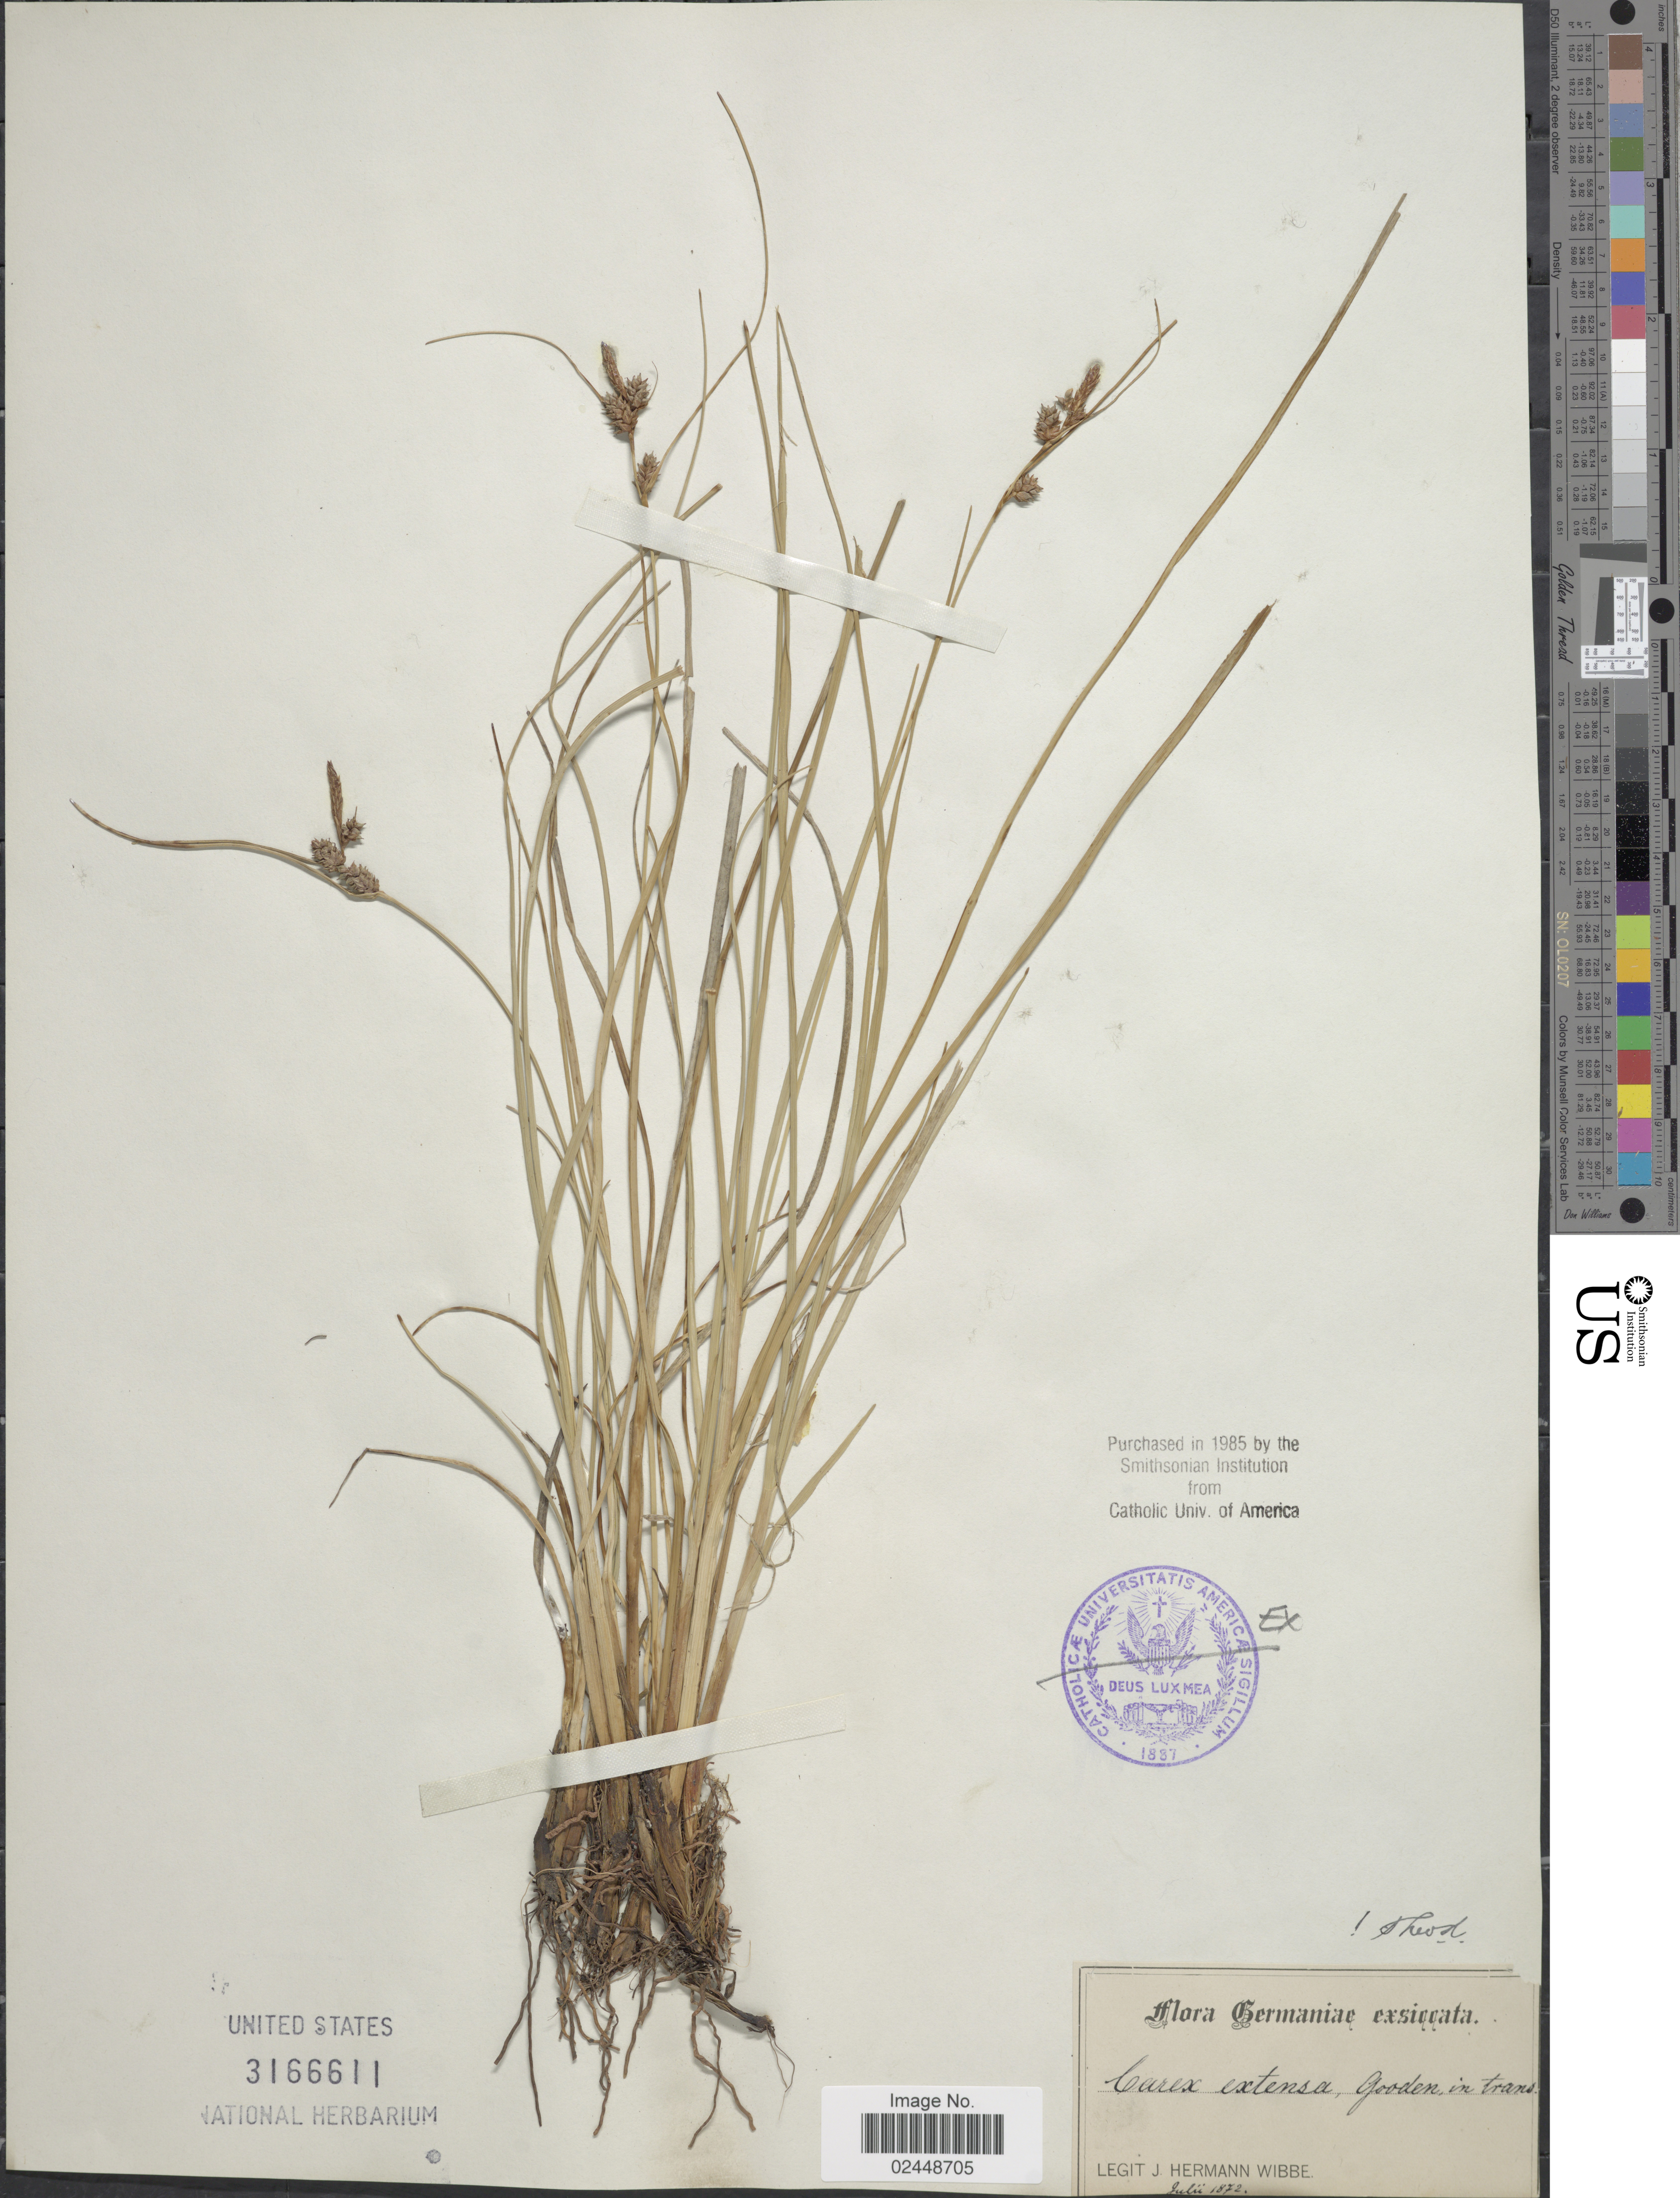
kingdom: Plantae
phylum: Tracheophyta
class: Liliopsida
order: Poales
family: Cyperaceae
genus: Carex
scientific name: Carex extensa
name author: Gooden.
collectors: J. Wibbe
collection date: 1872-07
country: Germany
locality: Germaniae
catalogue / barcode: US 3166611